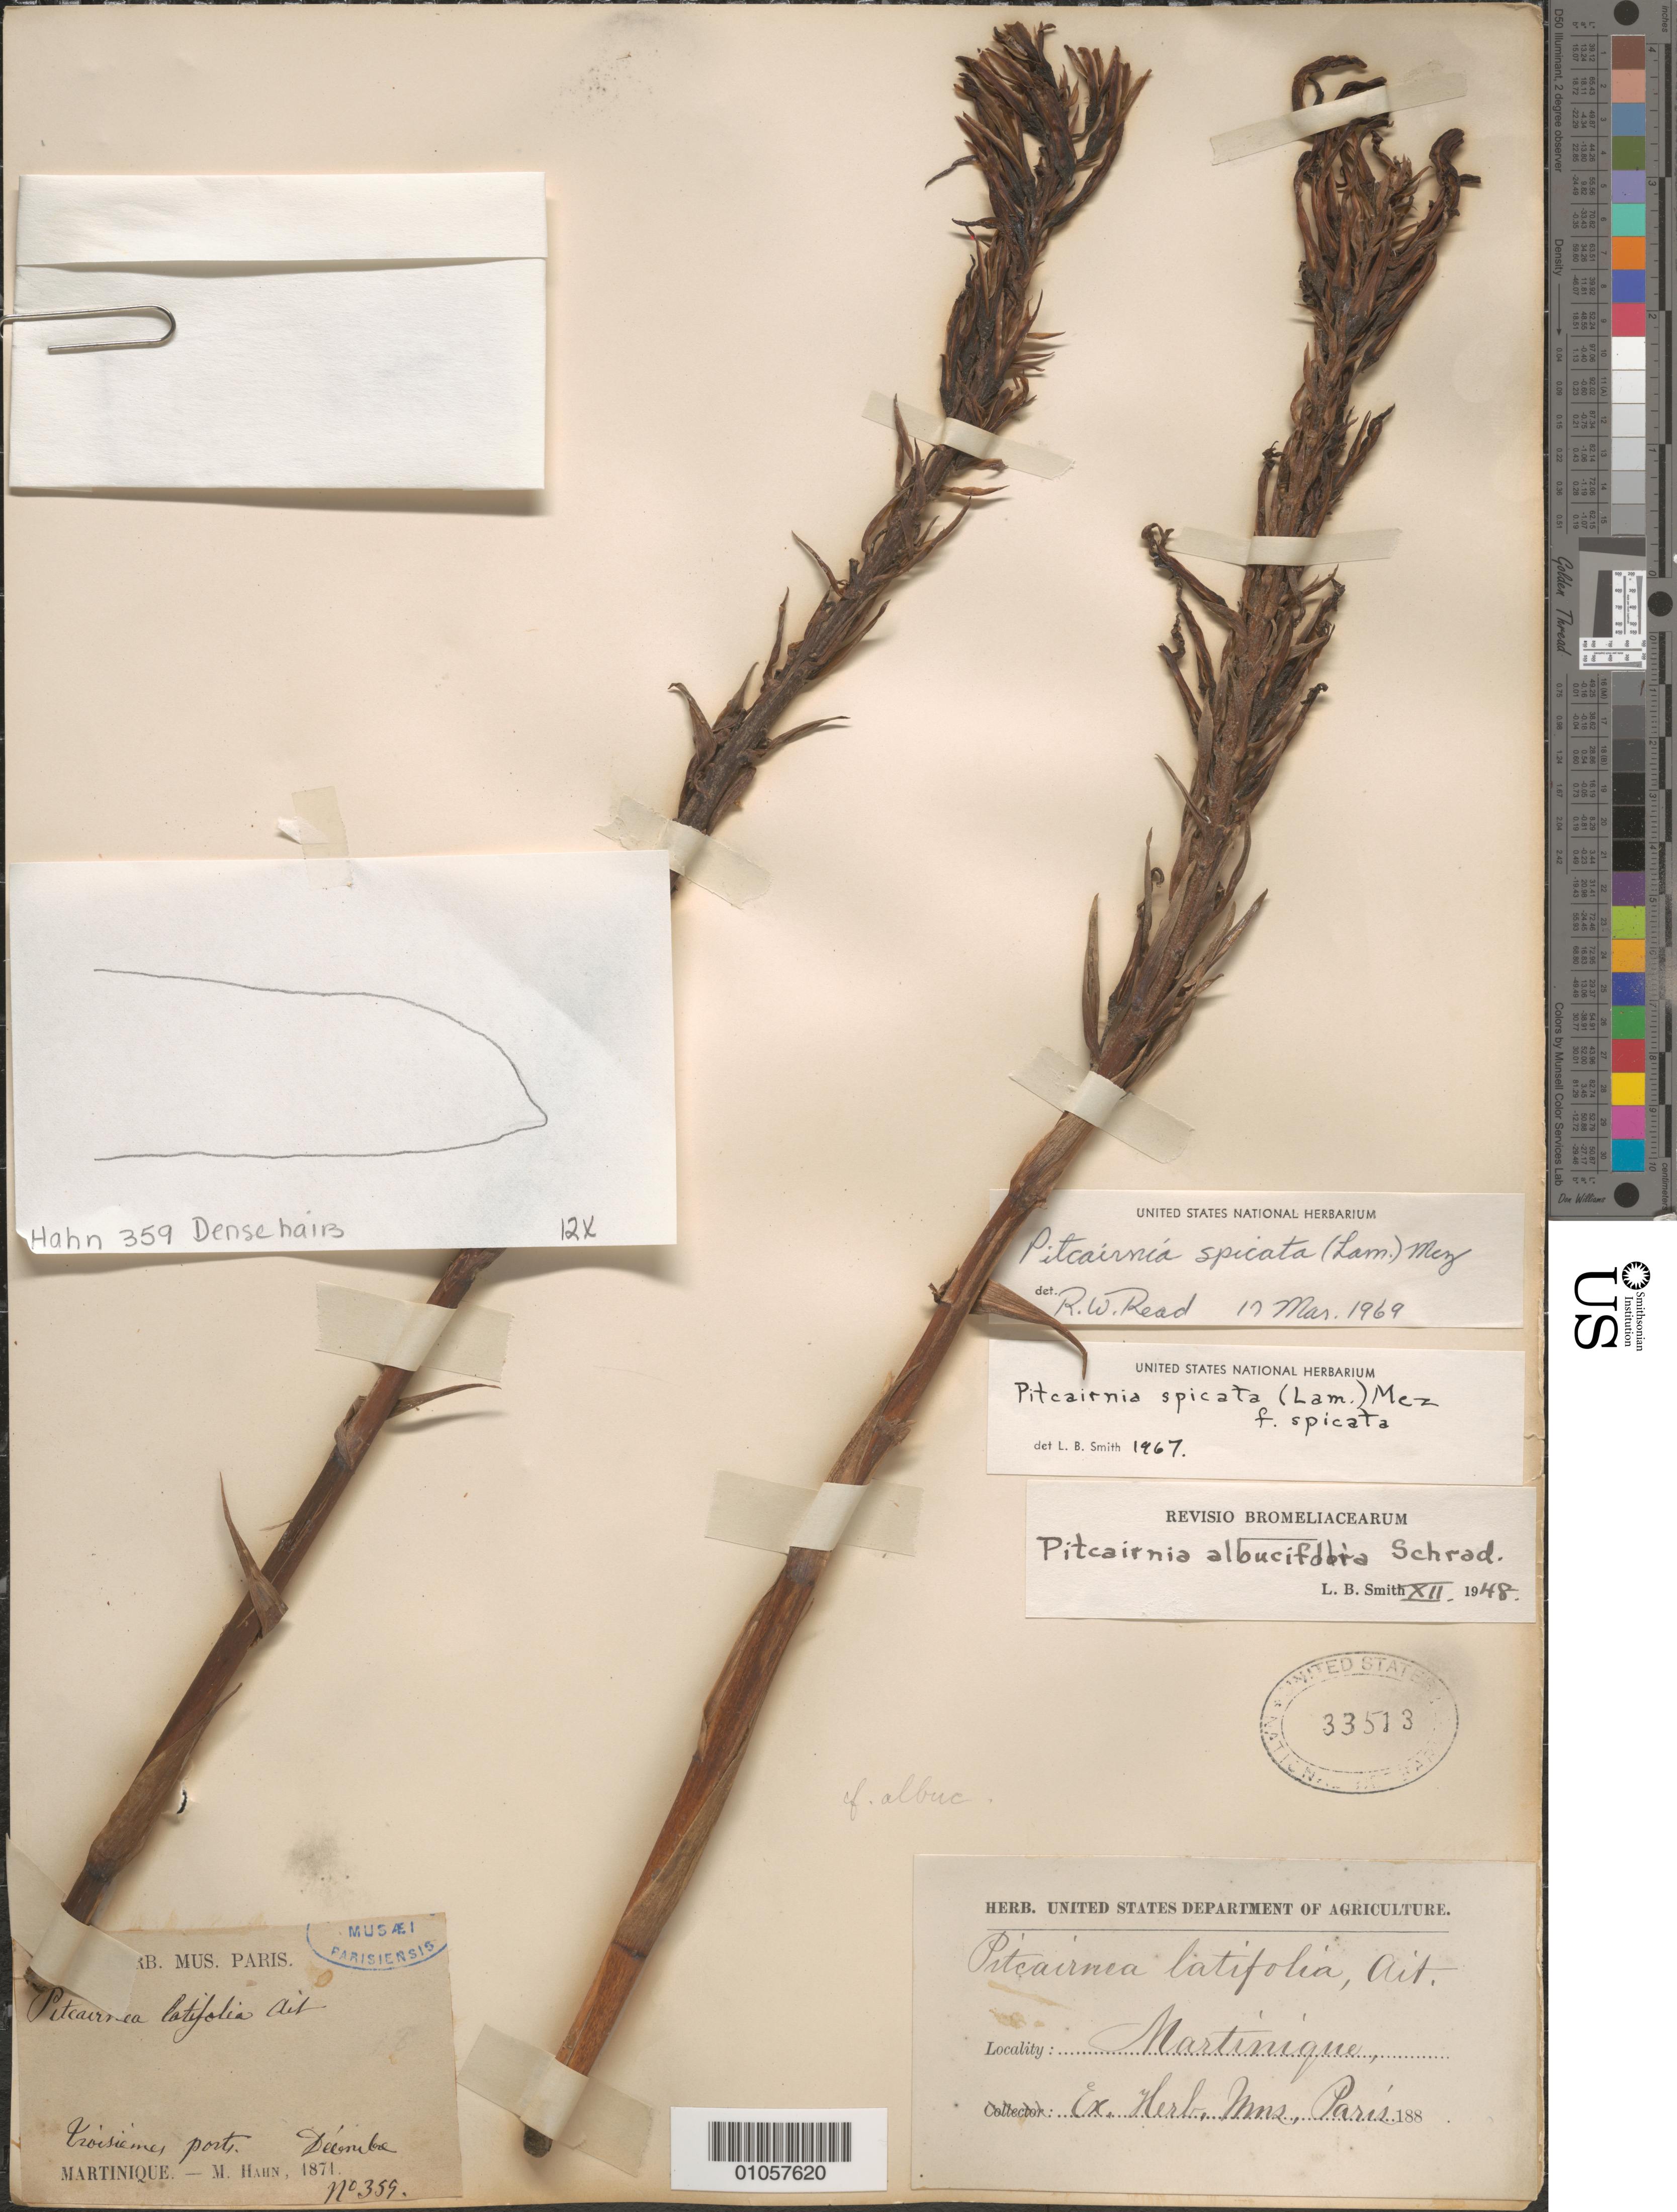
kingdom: Plantae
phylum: Tracheophyta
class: Liliopsida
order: Poales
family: Bromeliaceae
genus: Pitcairnia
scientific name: Pitcairnia spicata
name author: (Lam.) Mez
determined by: Reed, R. W.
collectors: M. Hahn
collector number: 359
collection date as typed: Dec 1871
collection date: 1871-12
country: Martinique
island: Martinique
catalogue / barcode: US 33513